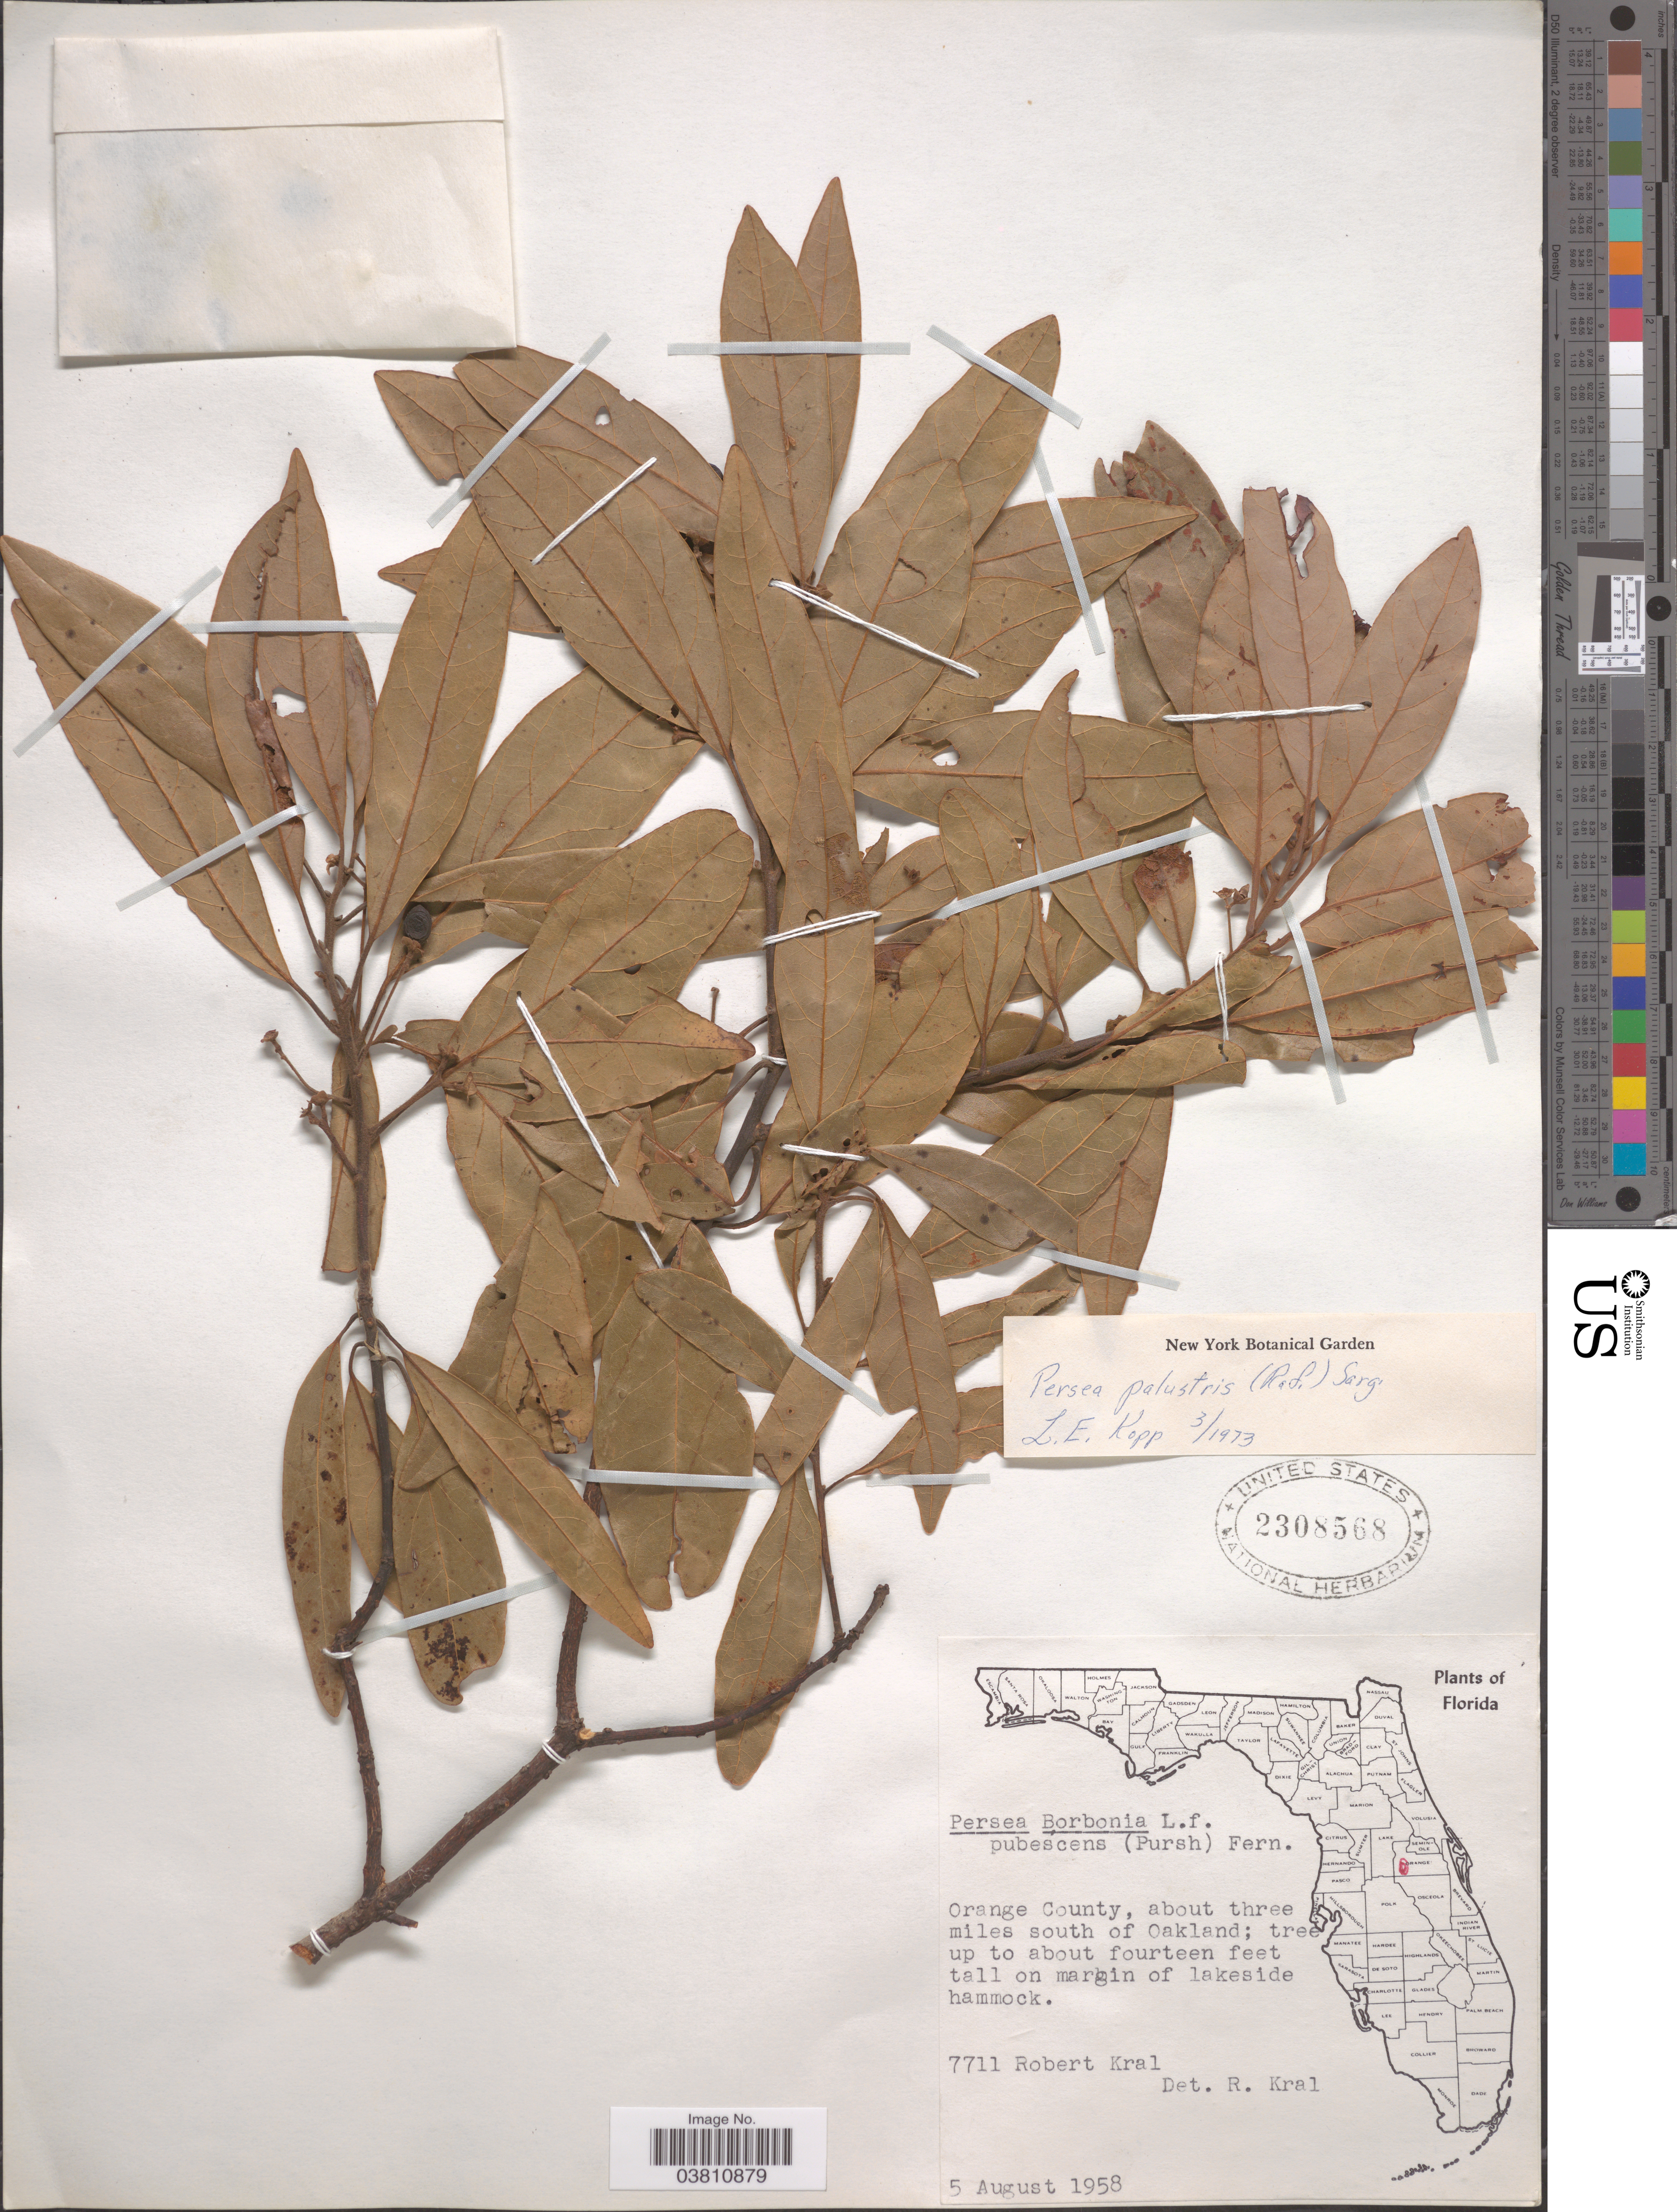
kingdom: Plantae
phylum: Tracheophyta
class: Magnoliopsida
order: Laurales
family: Lauraceae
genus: Persea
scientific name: Persea palustris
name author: (Raf.) Sarg.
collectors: R. Kral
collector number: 7711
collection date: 1958-08-05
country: United States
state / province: Florida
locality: Orange County, about three miles south of Oakland.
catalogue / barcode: US 2308568